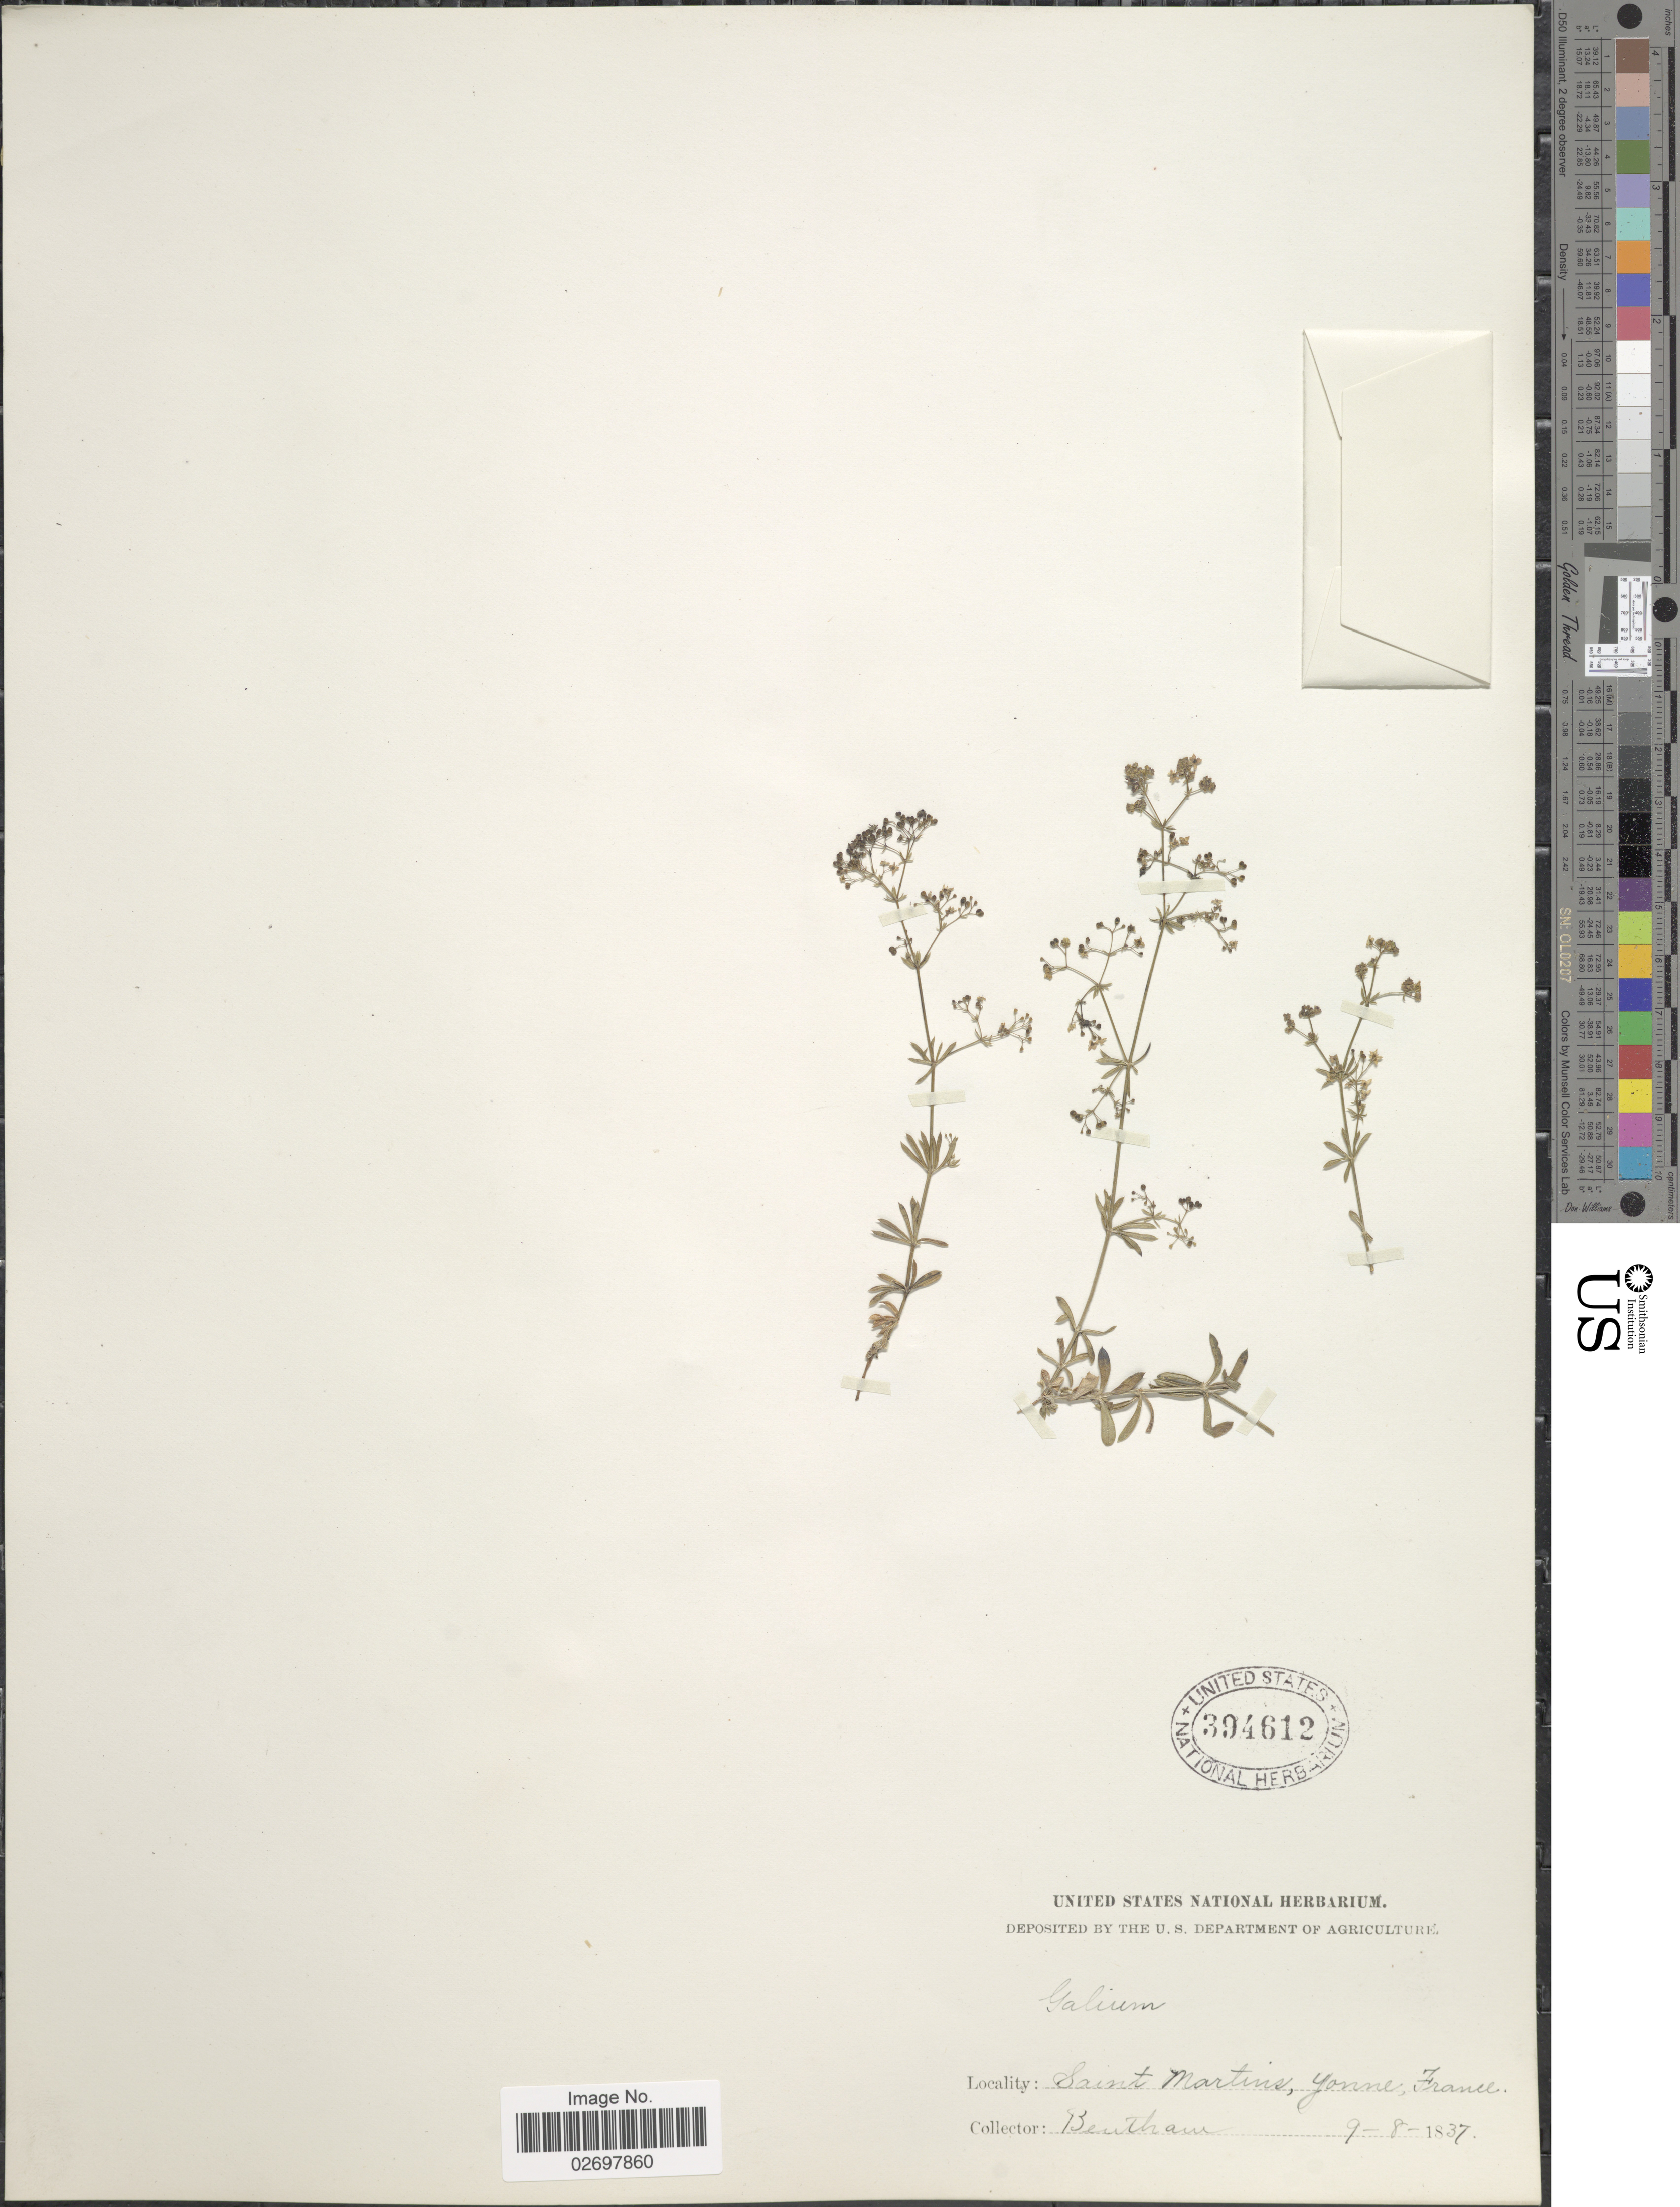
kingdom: Plantae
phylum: Tracheophyta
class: Magnoliopsida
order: Gentianales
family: Rubiaceae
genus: Galium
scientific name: Galium sp.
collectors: -. Bentham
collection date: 1837-08-09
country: France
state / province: Bourgogne-Franche-Comté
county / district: Yonne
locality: Saint Martins, Yonne, France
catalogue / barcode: US 394612